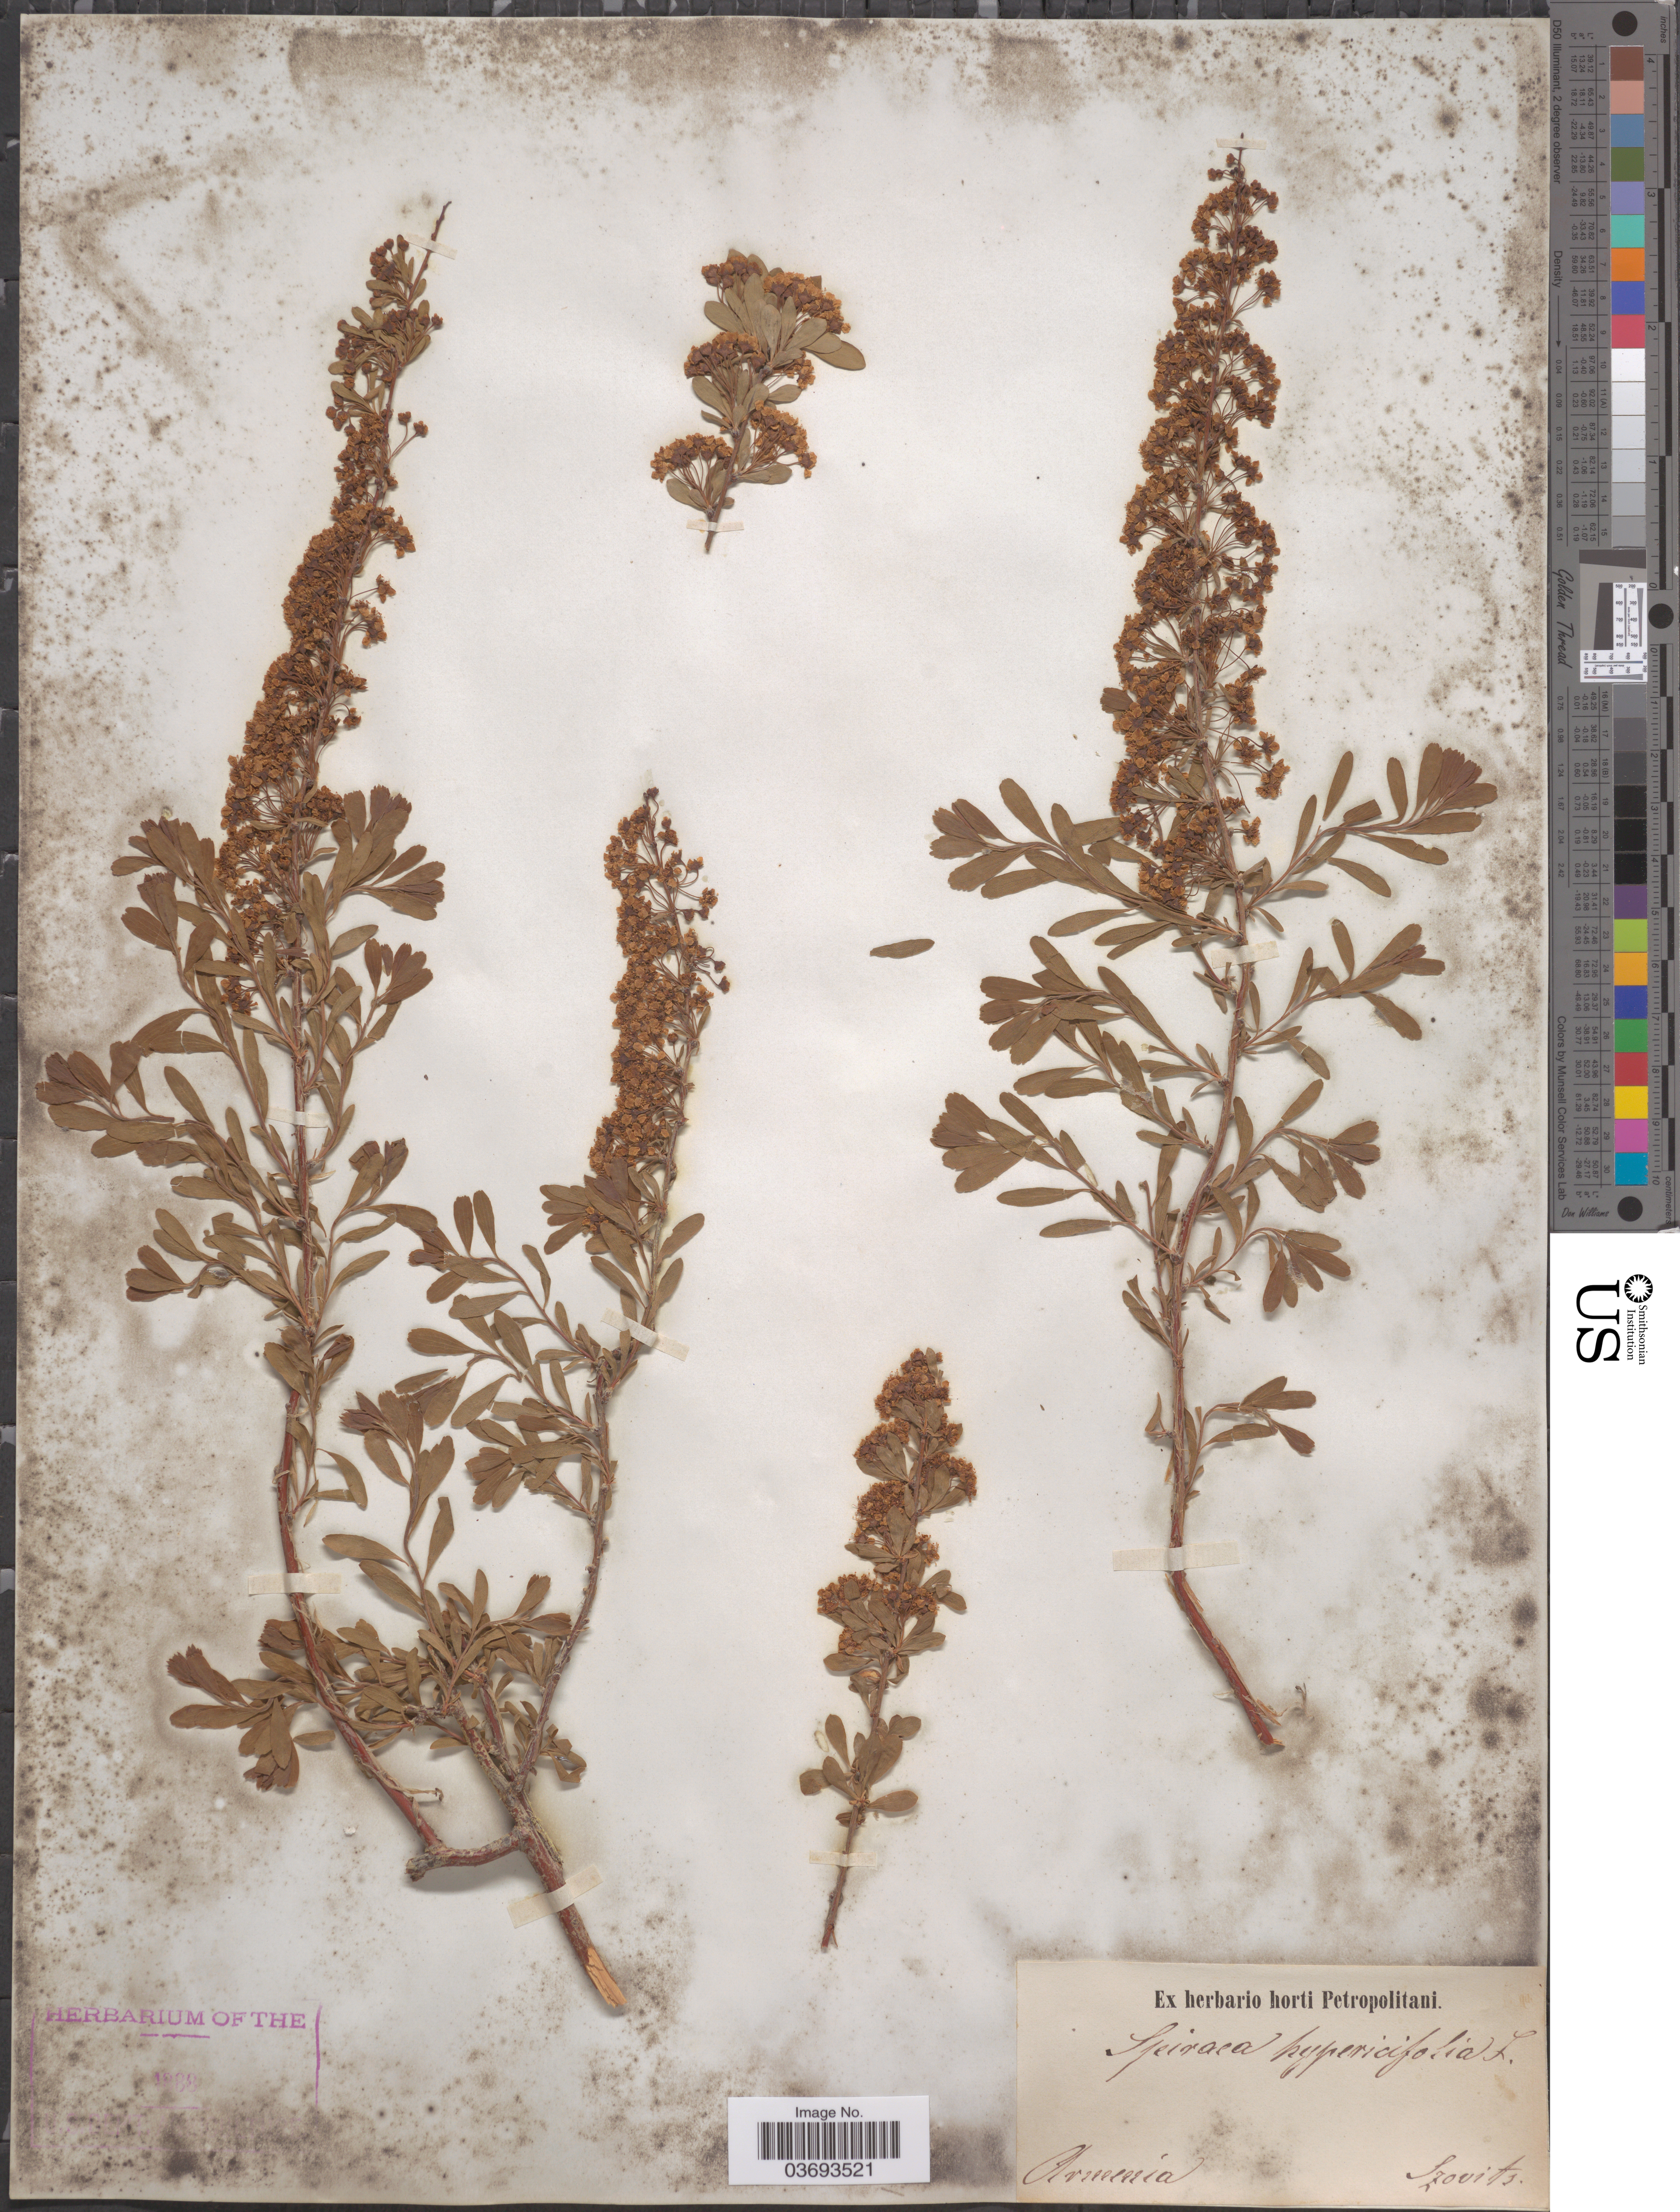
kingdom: Plantae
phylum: Tracheophyta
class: Magnoliopsida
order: Rosales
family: Rosaceae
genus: Spiraea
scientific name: Spiraea hypericifolia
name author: L.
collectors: Szovits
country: Armenia